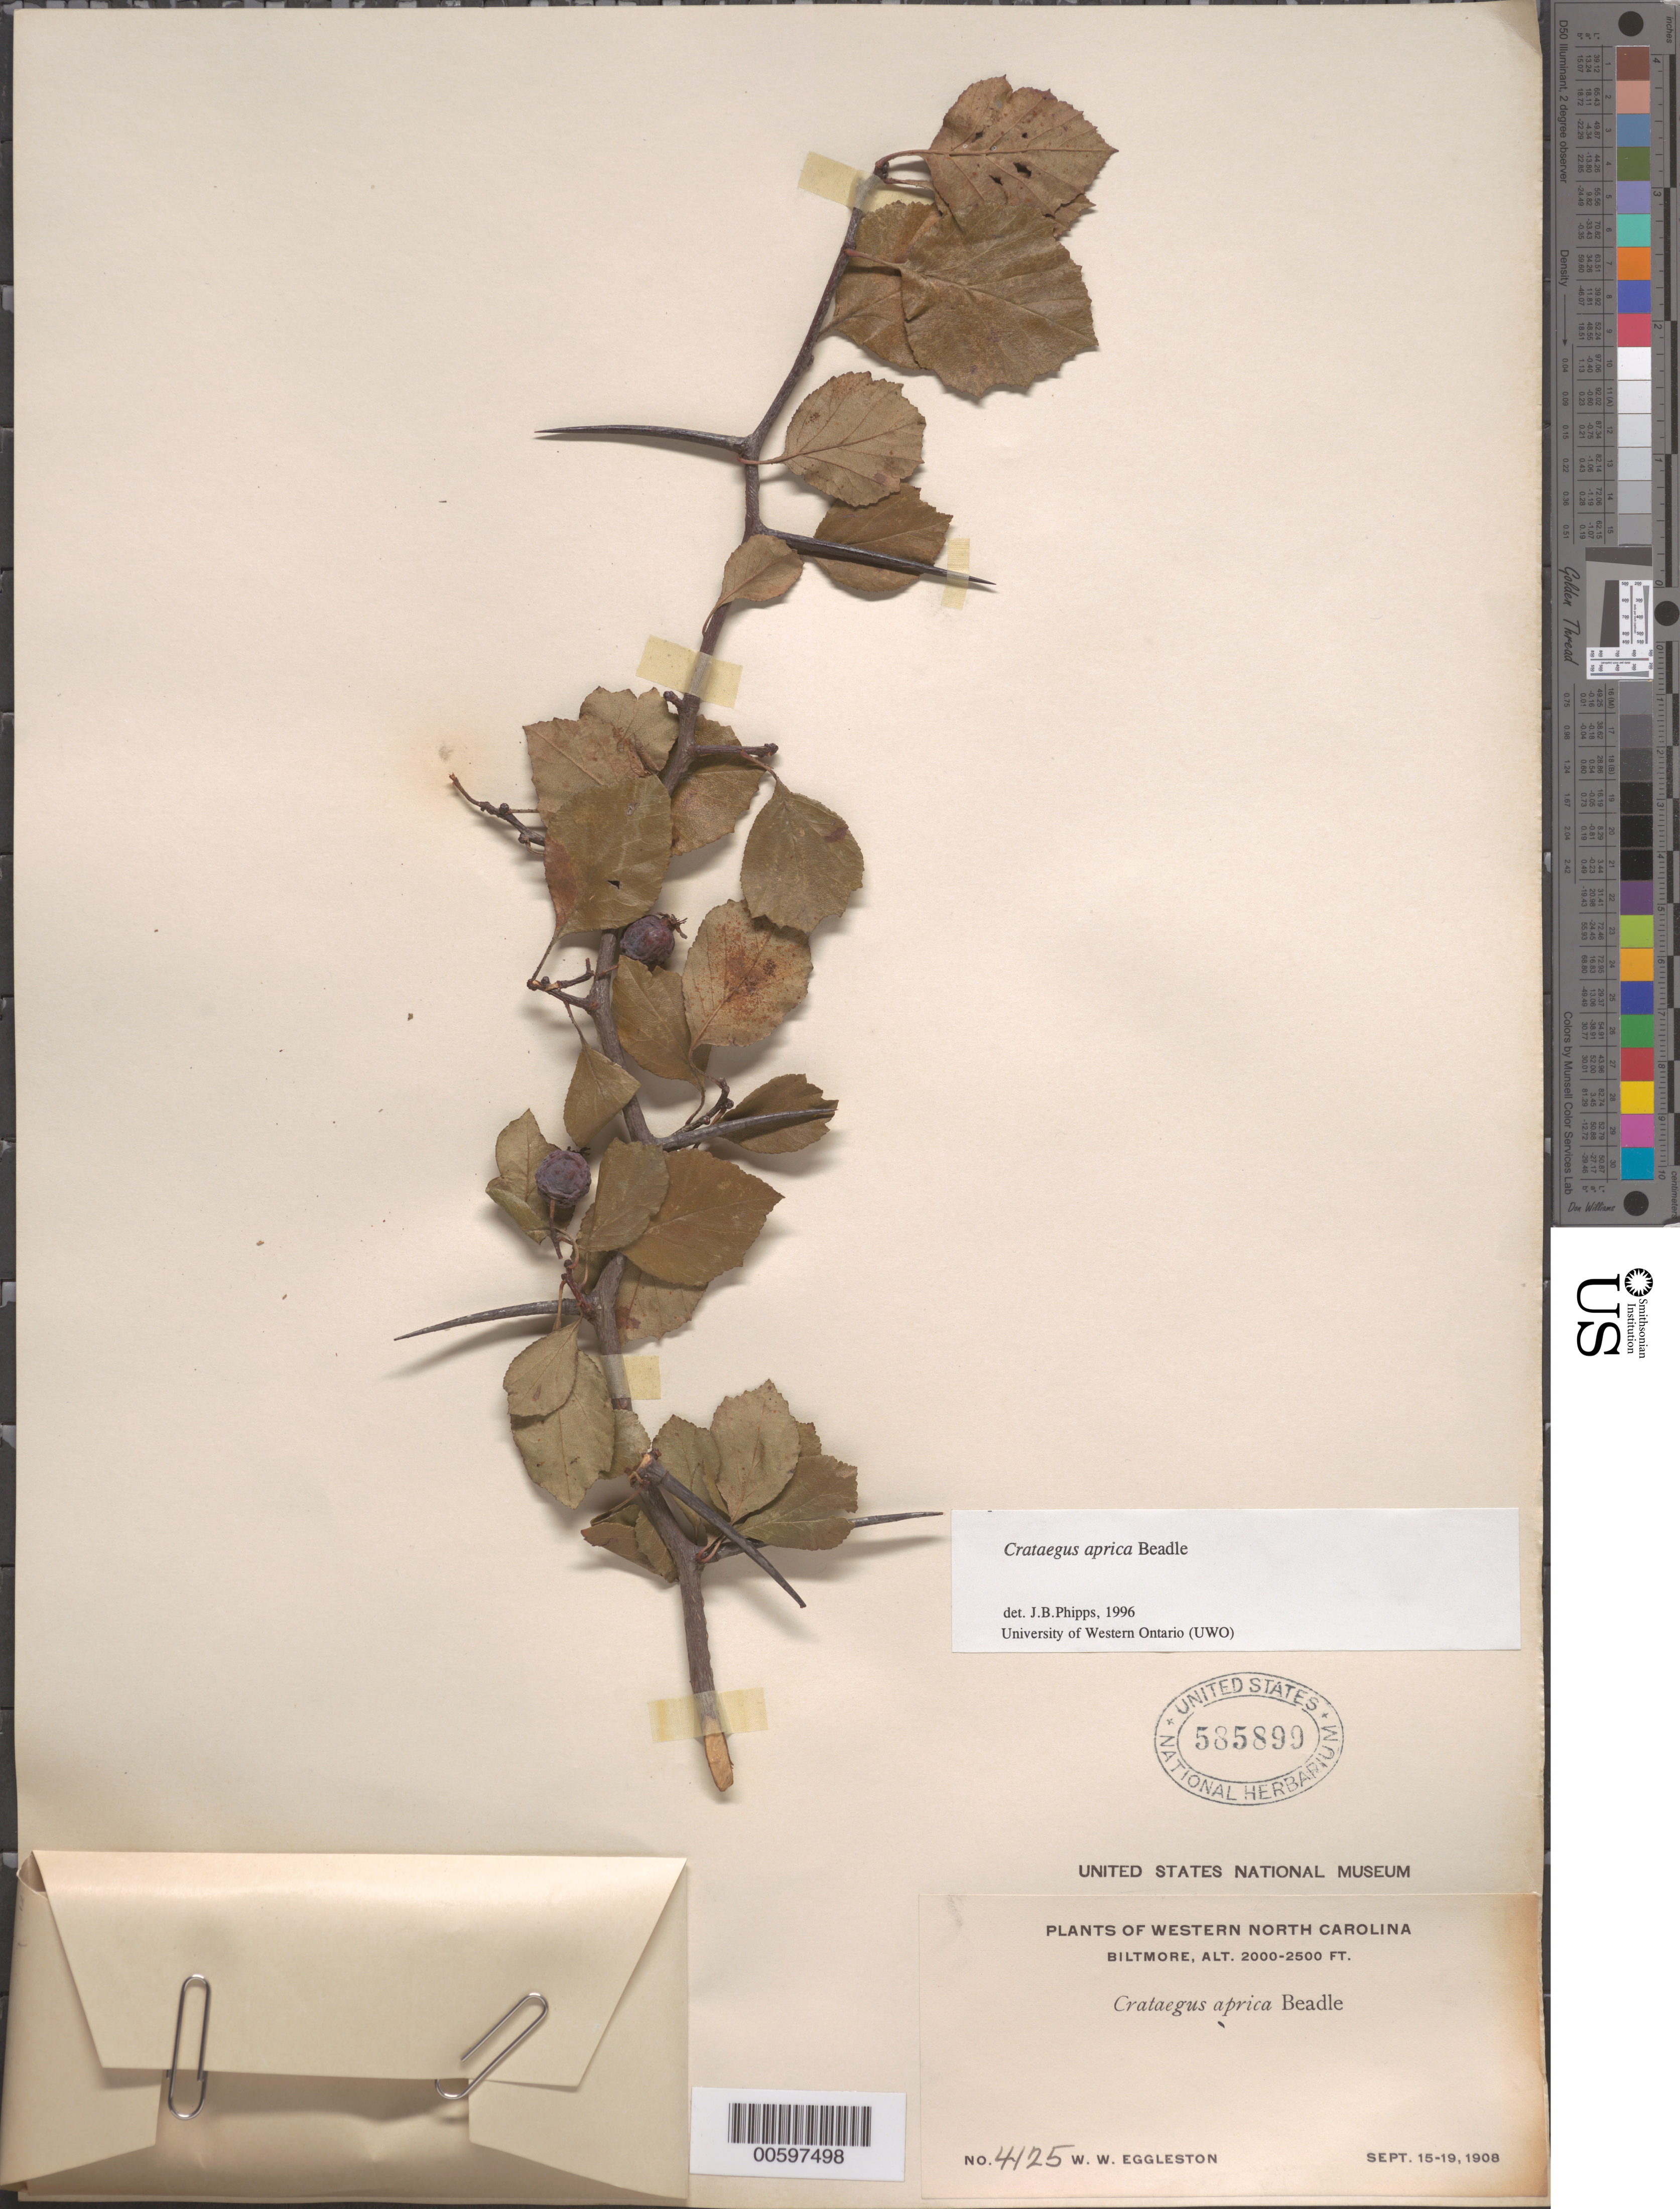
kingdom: Plantae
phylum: Tracheophyta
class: Magnoliopsida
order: Rosales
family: Rosaceae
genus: Crataegus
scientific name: Crataegus aprica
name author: Beadle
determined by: Phipps, James B., (UWO), University of Western Ontario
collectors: W. W. Eggleston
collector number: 4125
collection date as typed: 15 Sep 1908 to 18 Sep 1908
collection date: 1908-09-15/1908-09-18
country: United States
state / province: North Carolina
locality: Biltmore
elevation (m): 610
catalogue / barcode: US 585899